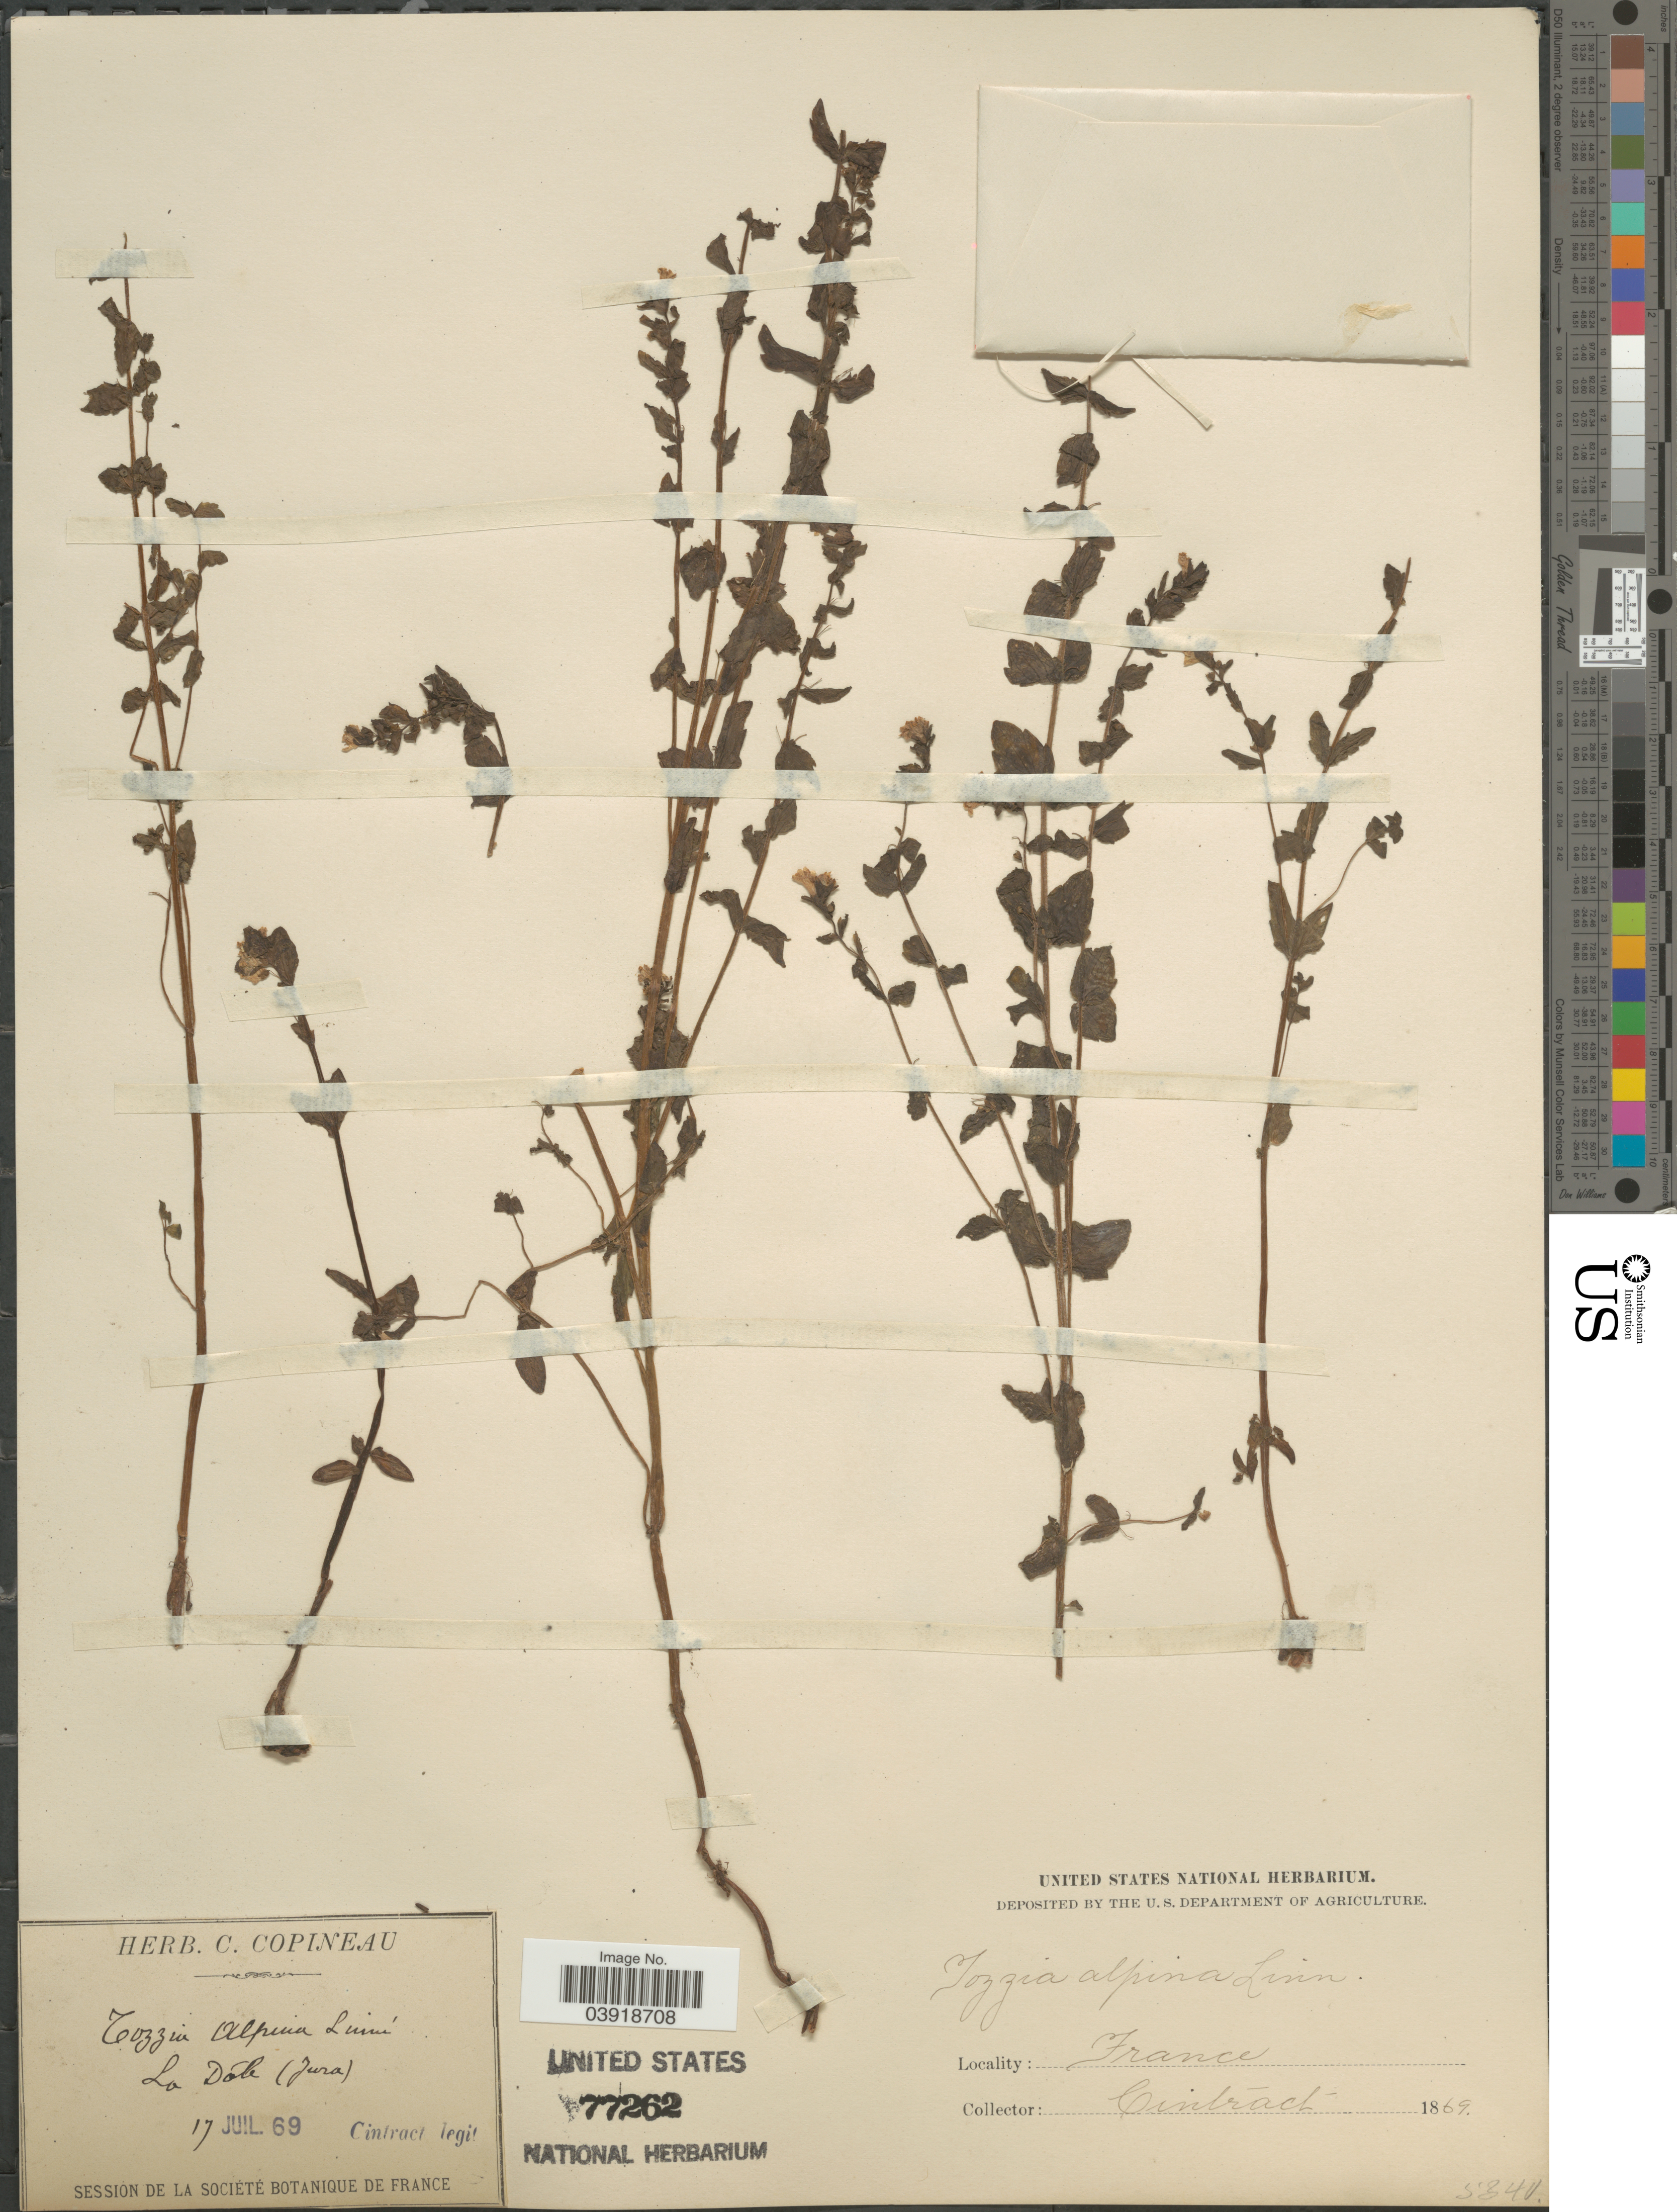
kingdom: Plantae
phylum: Tracheophyta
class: Magnoliopsida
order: Lamiales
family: Orobanchaceae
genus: Tozzia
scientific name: Tozzia alpina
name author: L.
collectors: Cintract, --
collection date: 1869-07-17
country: France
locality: La Dóle (Jura).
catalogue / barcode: US 77262